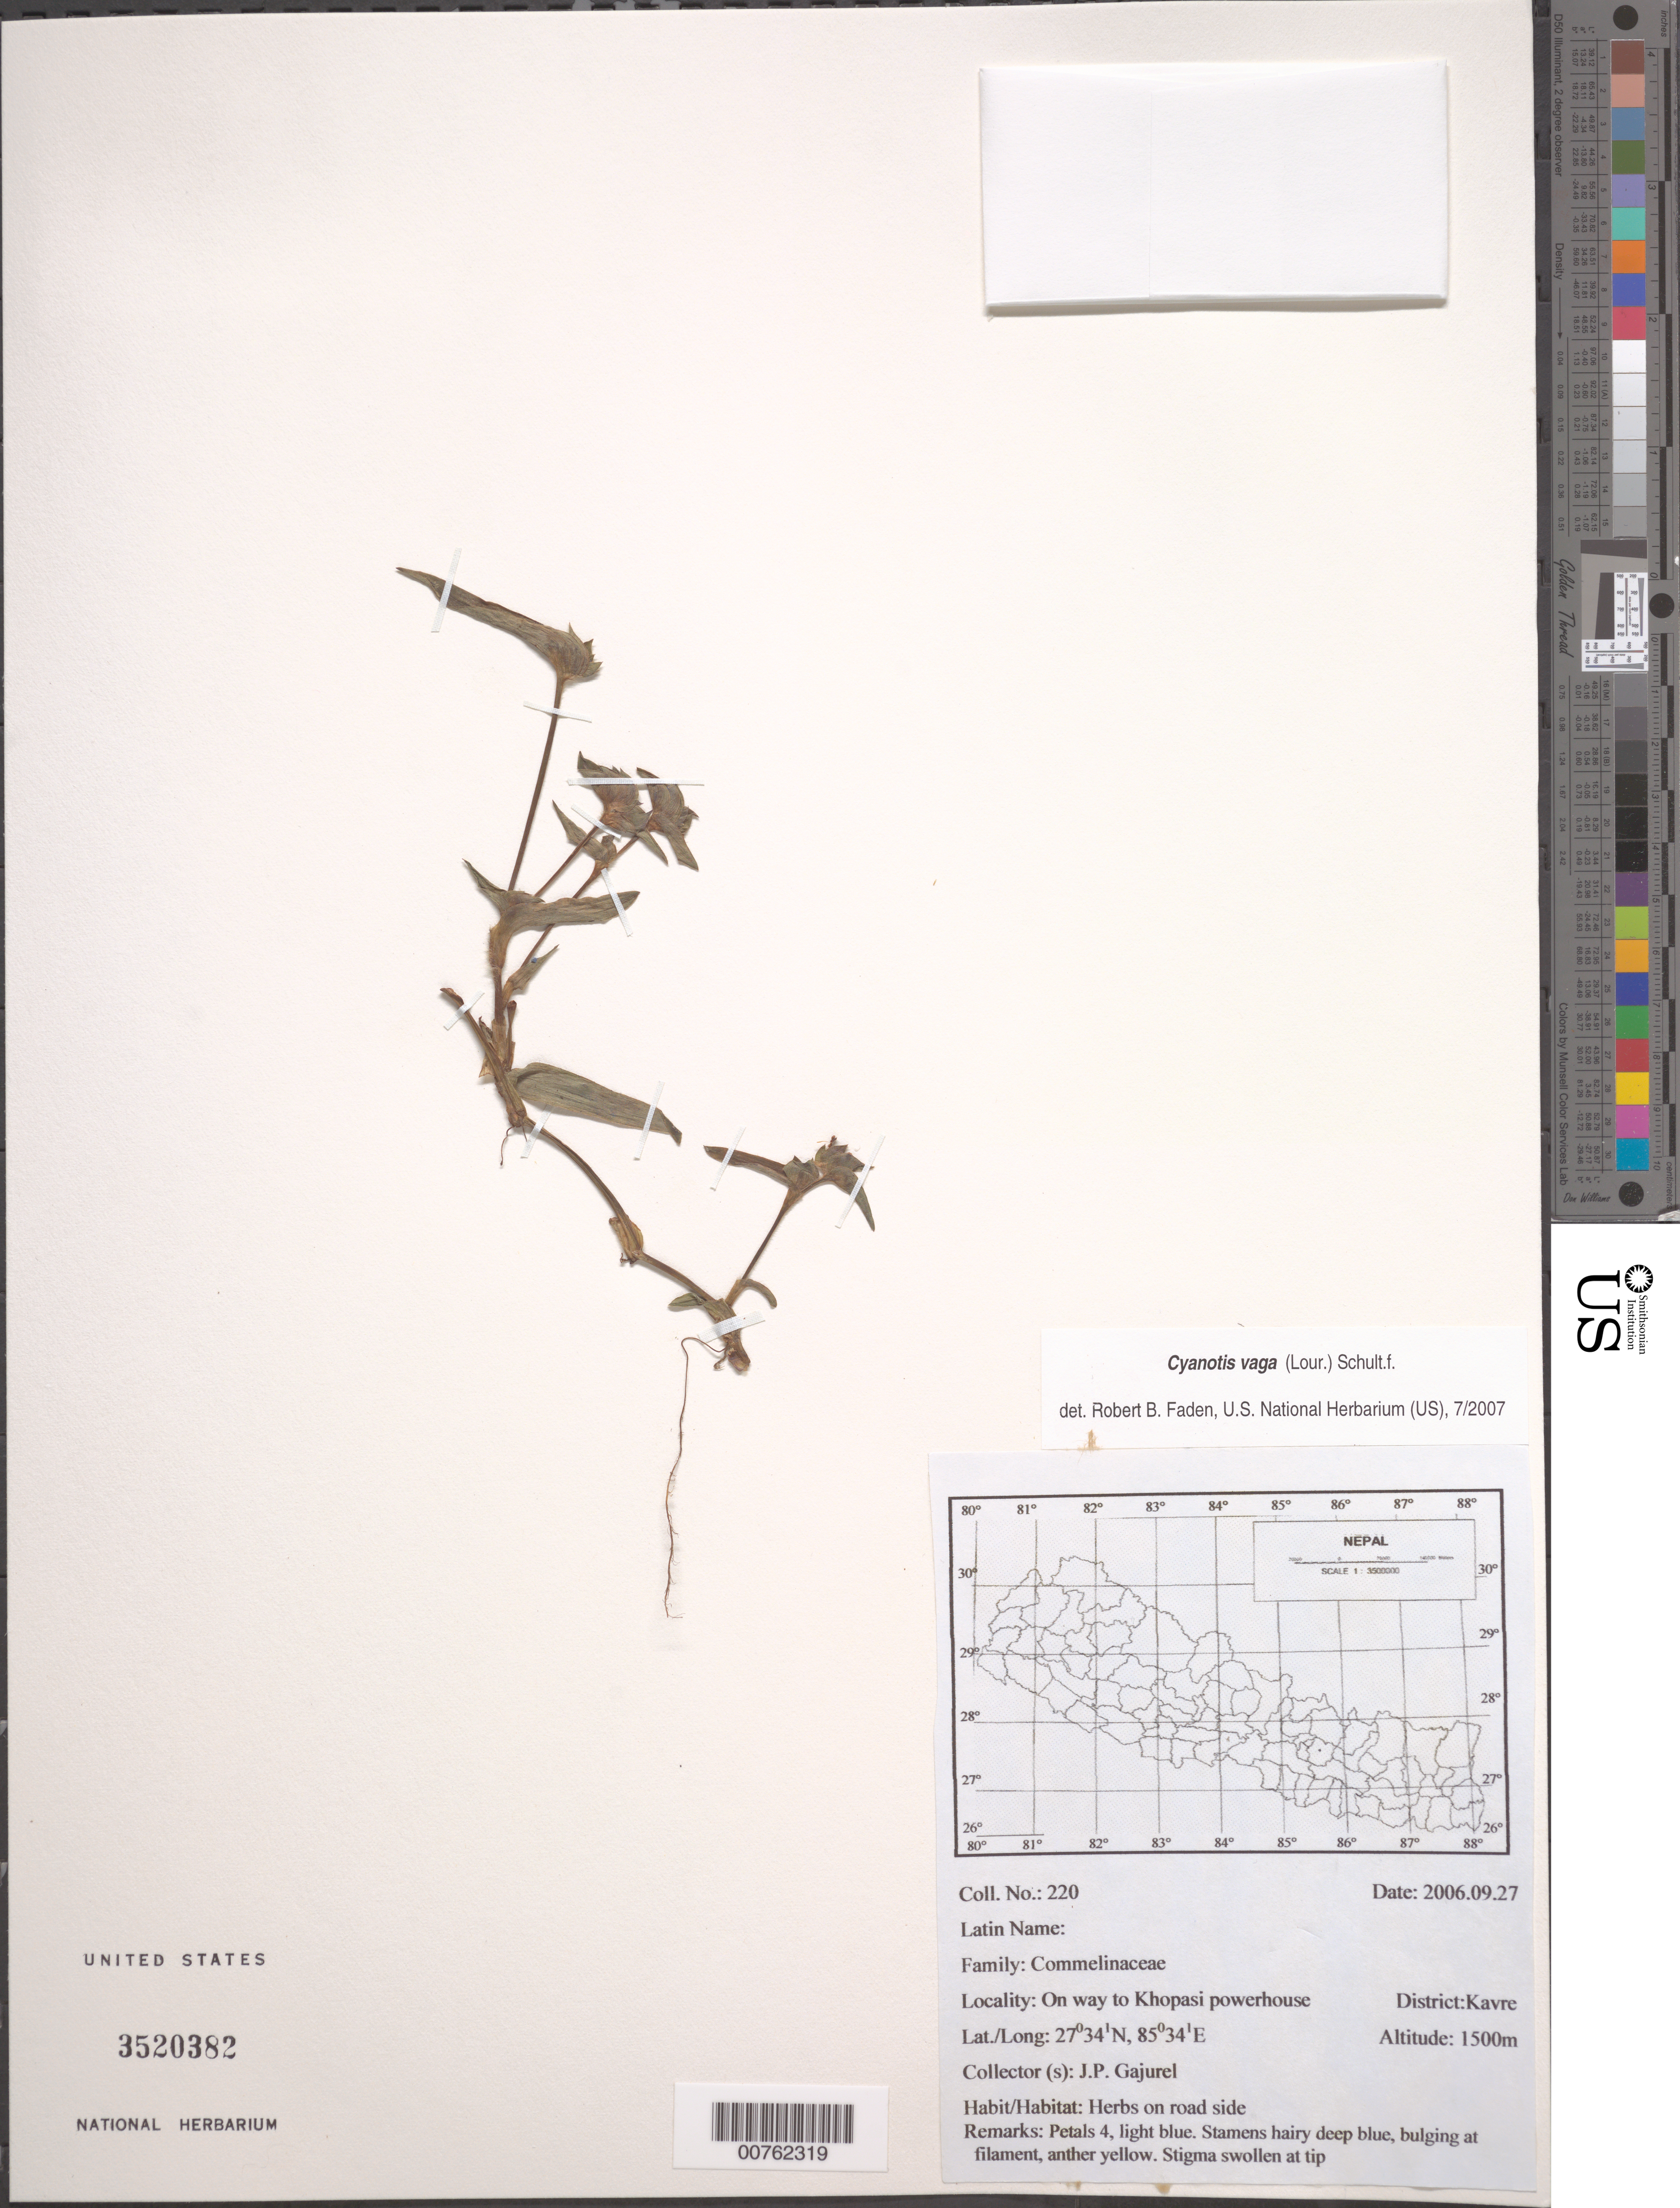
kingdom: Plantae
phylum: Tracheophyta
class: Liliopsida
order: Commelinales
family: Commelinaceae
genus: Cyanotis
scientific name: Cyanotis vaga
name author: (Lour.) Schult. & Schult. f.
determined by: Faden, Robert B., (US), Smithsonian Institution - National Museum of Natural History (UNITED STATES)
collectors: J. Gajurel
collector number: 220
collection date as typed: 27 Sep 2006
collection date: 2006-09-27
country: Nepal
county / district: Kavre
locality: On way to Khopasi powerhouse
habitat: Herbs on road side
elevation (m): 1500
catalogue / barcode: US 3520382